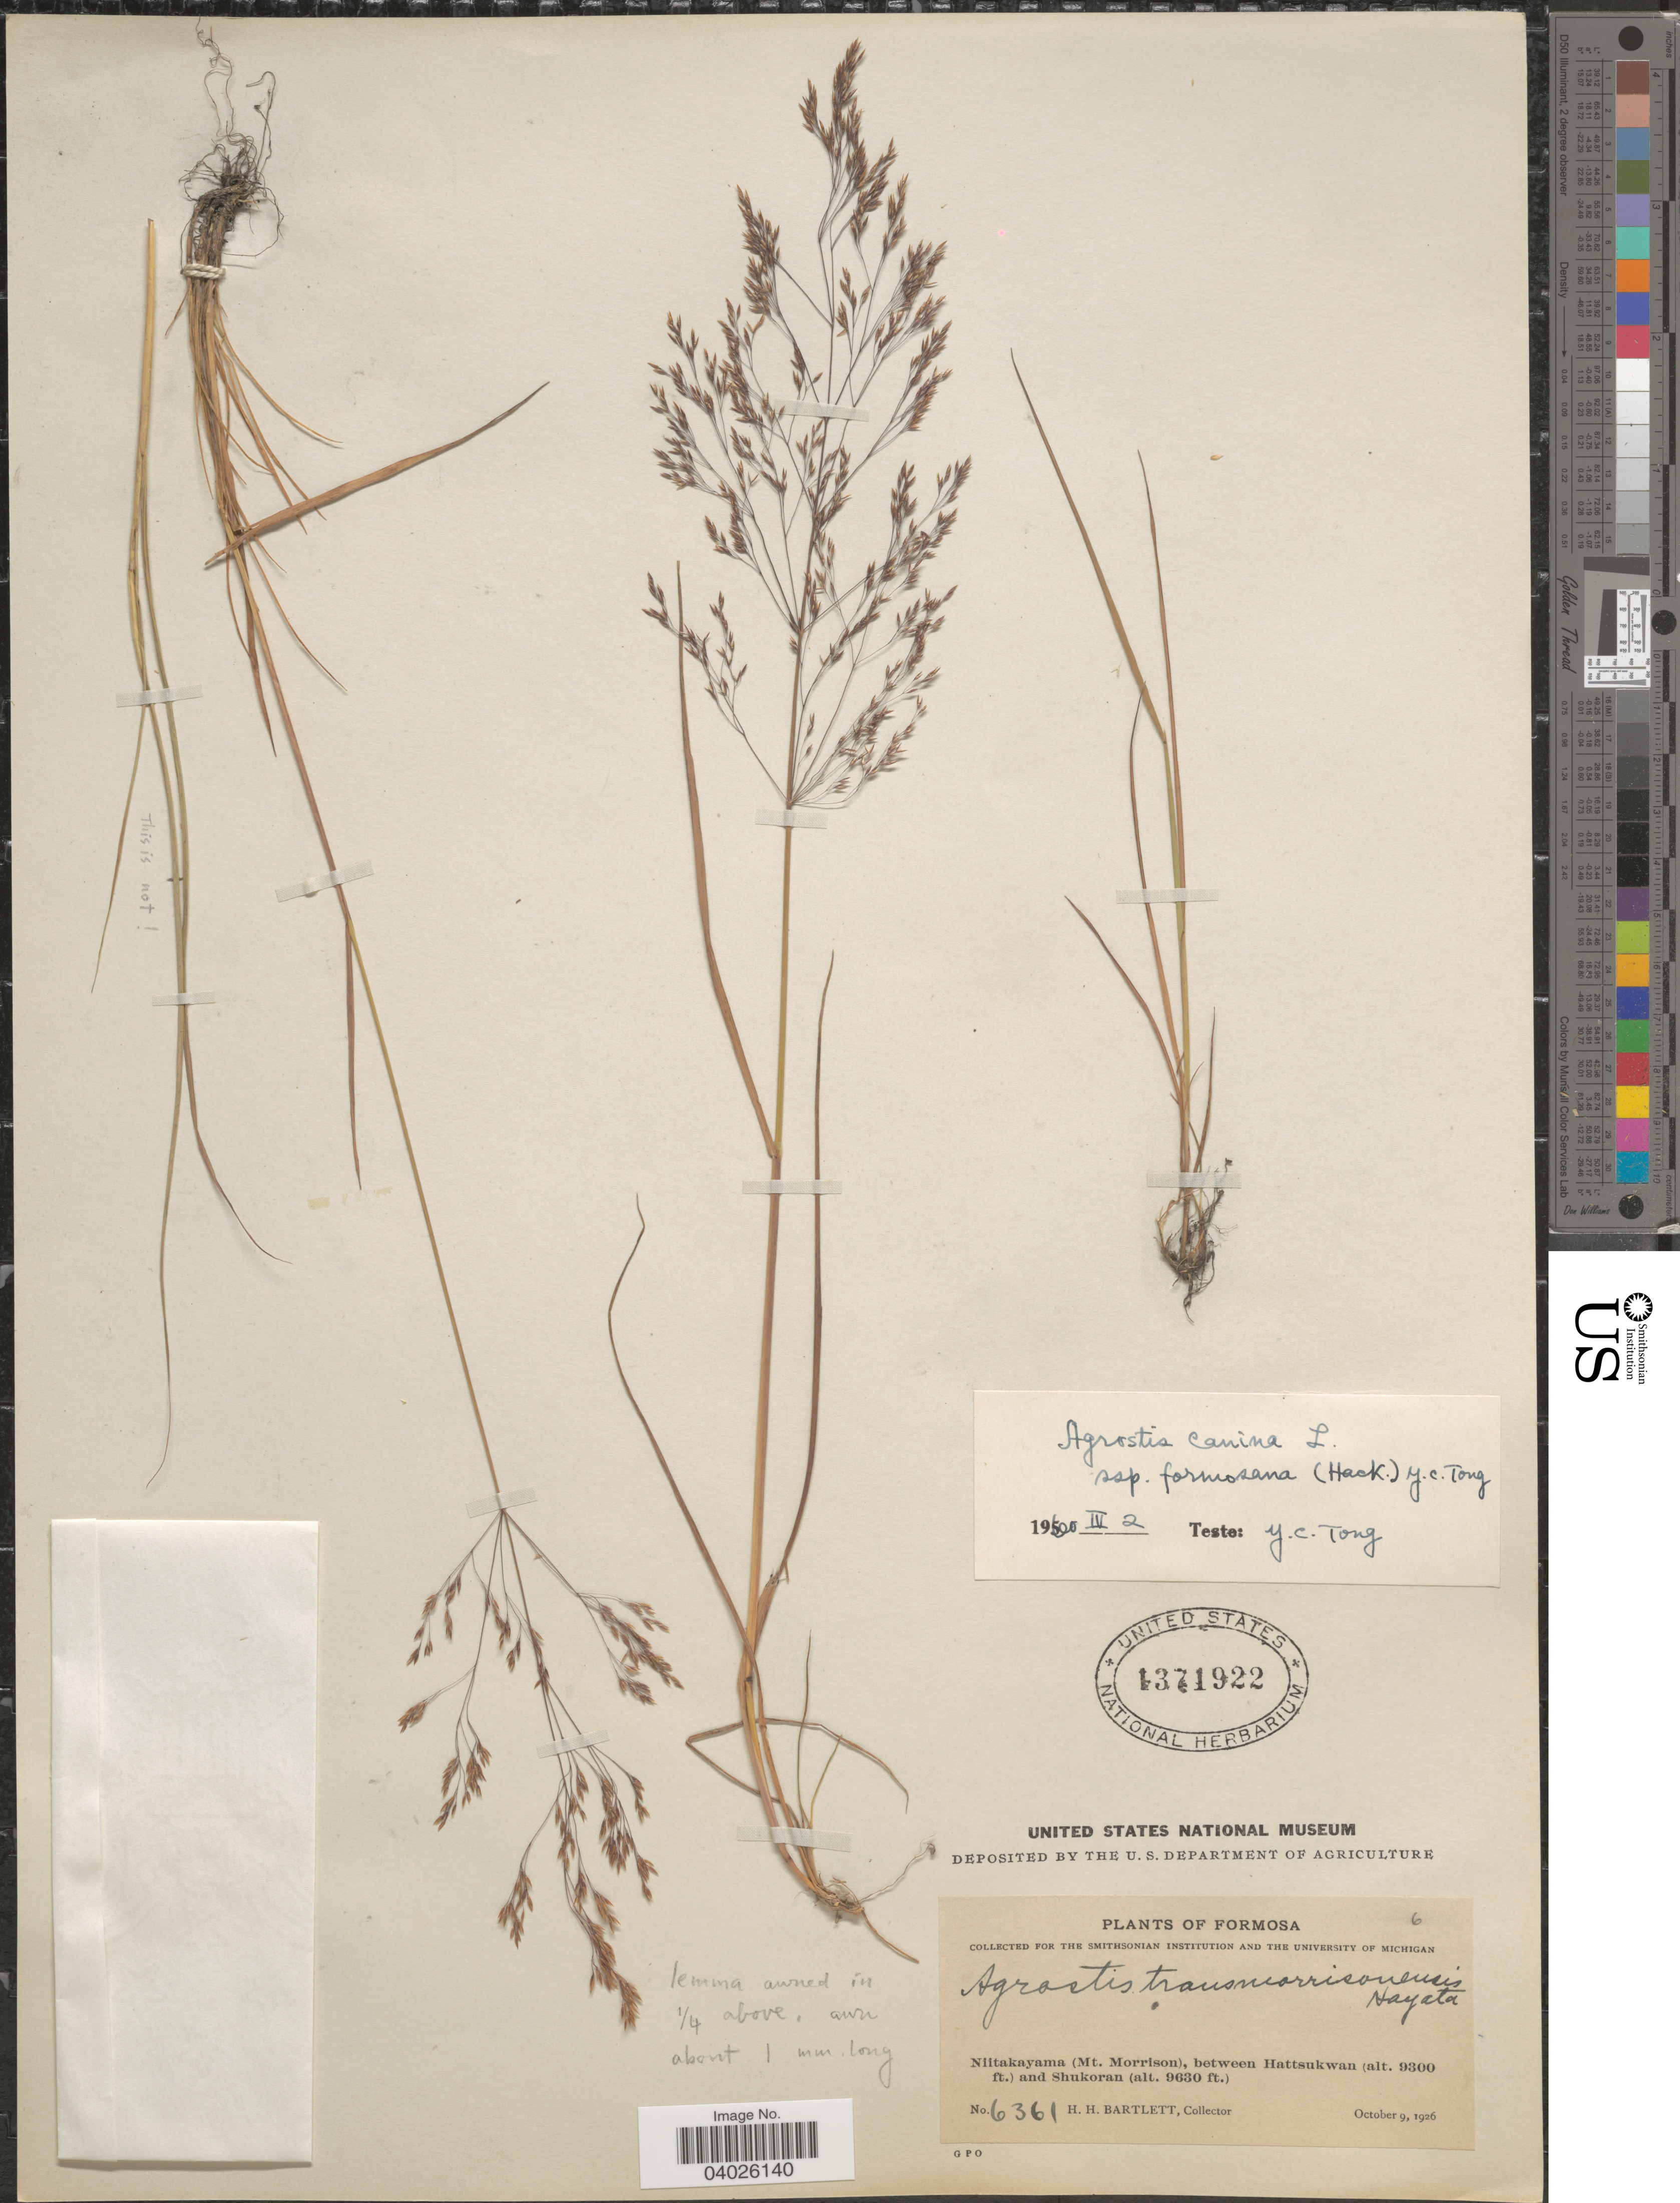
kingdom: Plantae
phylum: Tracheophyta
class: Liliopsida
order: Poales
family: Poaceae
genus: Agrostis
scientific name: Agrostis canina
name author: L.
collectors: H. H. Bartlett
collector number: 6361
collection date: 1926-10-09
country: Taiwan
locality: Formosa. Niitakayama (Mt. Morrison), between Hattsukwan and Shukoran.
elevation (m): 2835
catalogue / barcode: US 1371922